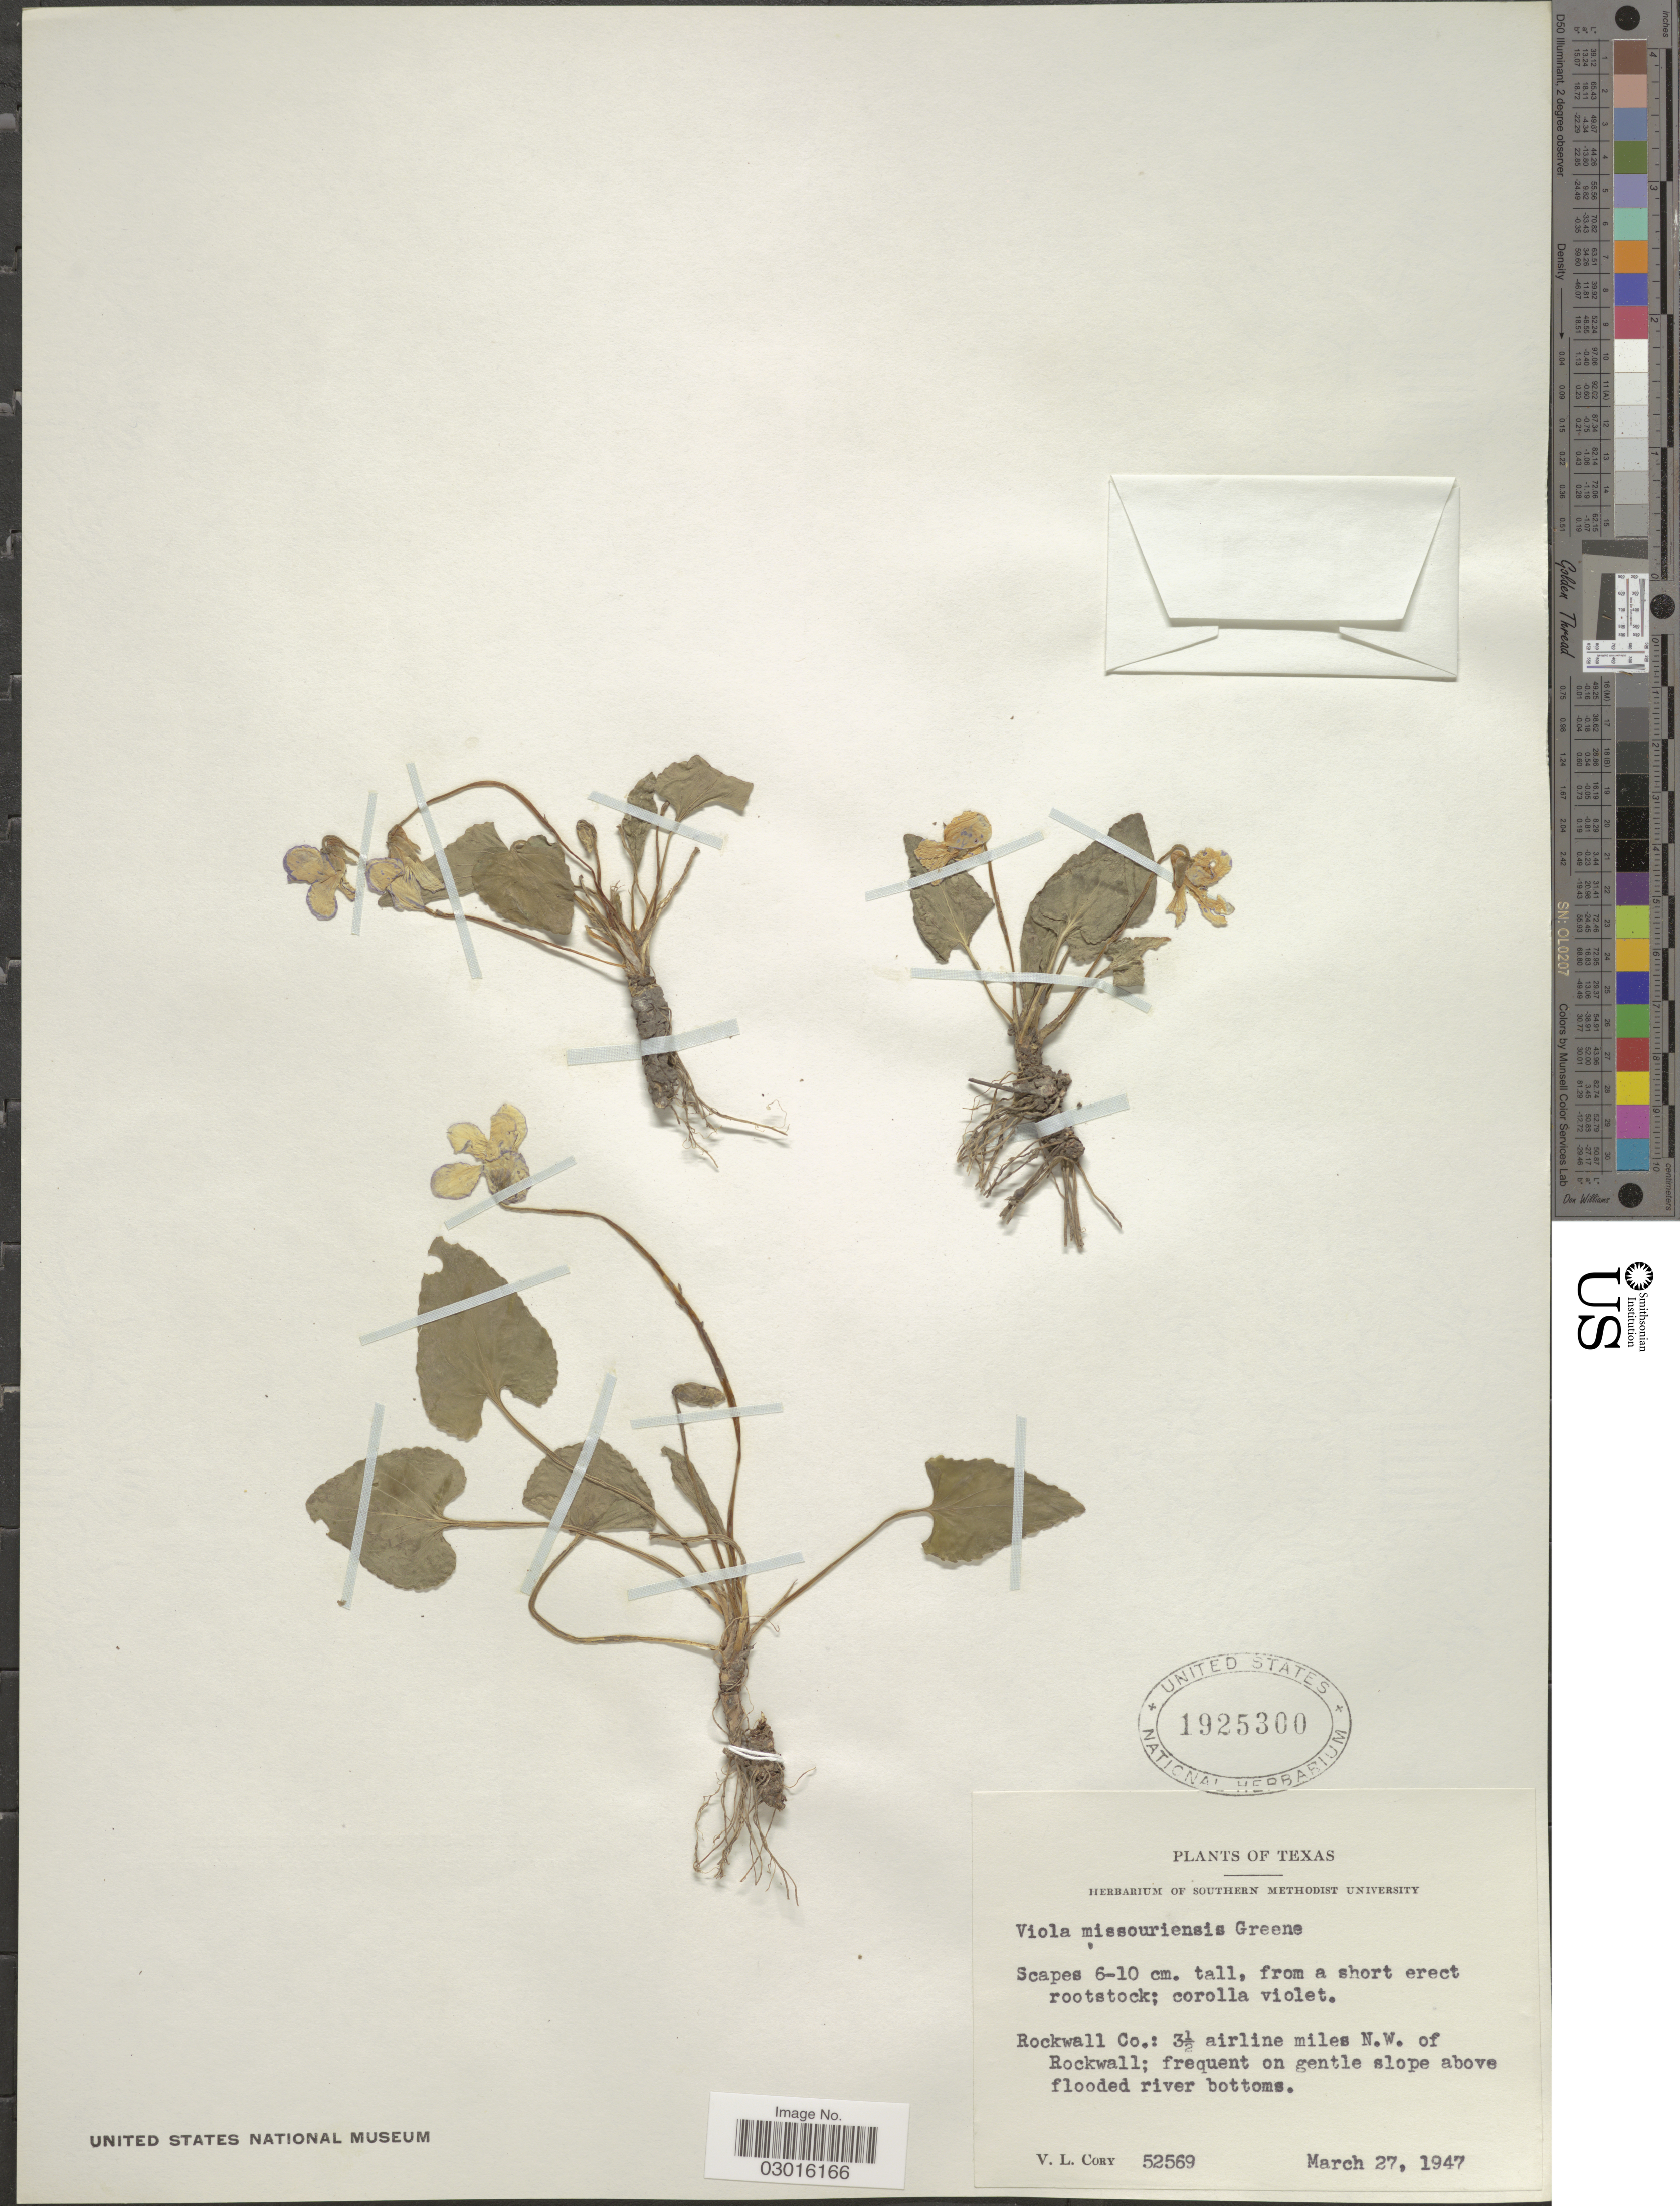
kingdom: Plantae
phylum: Tracheophyta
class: Magnoliopsida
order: Malpighiales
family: Violaceae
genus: Viola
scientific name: Viola missouriensis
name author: Greene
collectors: V. Cory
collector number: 52569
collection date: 1947-03-27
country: United States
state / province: Texas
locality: Rockwall Co.: 3½ airline miles N.W. of Rockwall.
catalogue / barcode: US 1925300